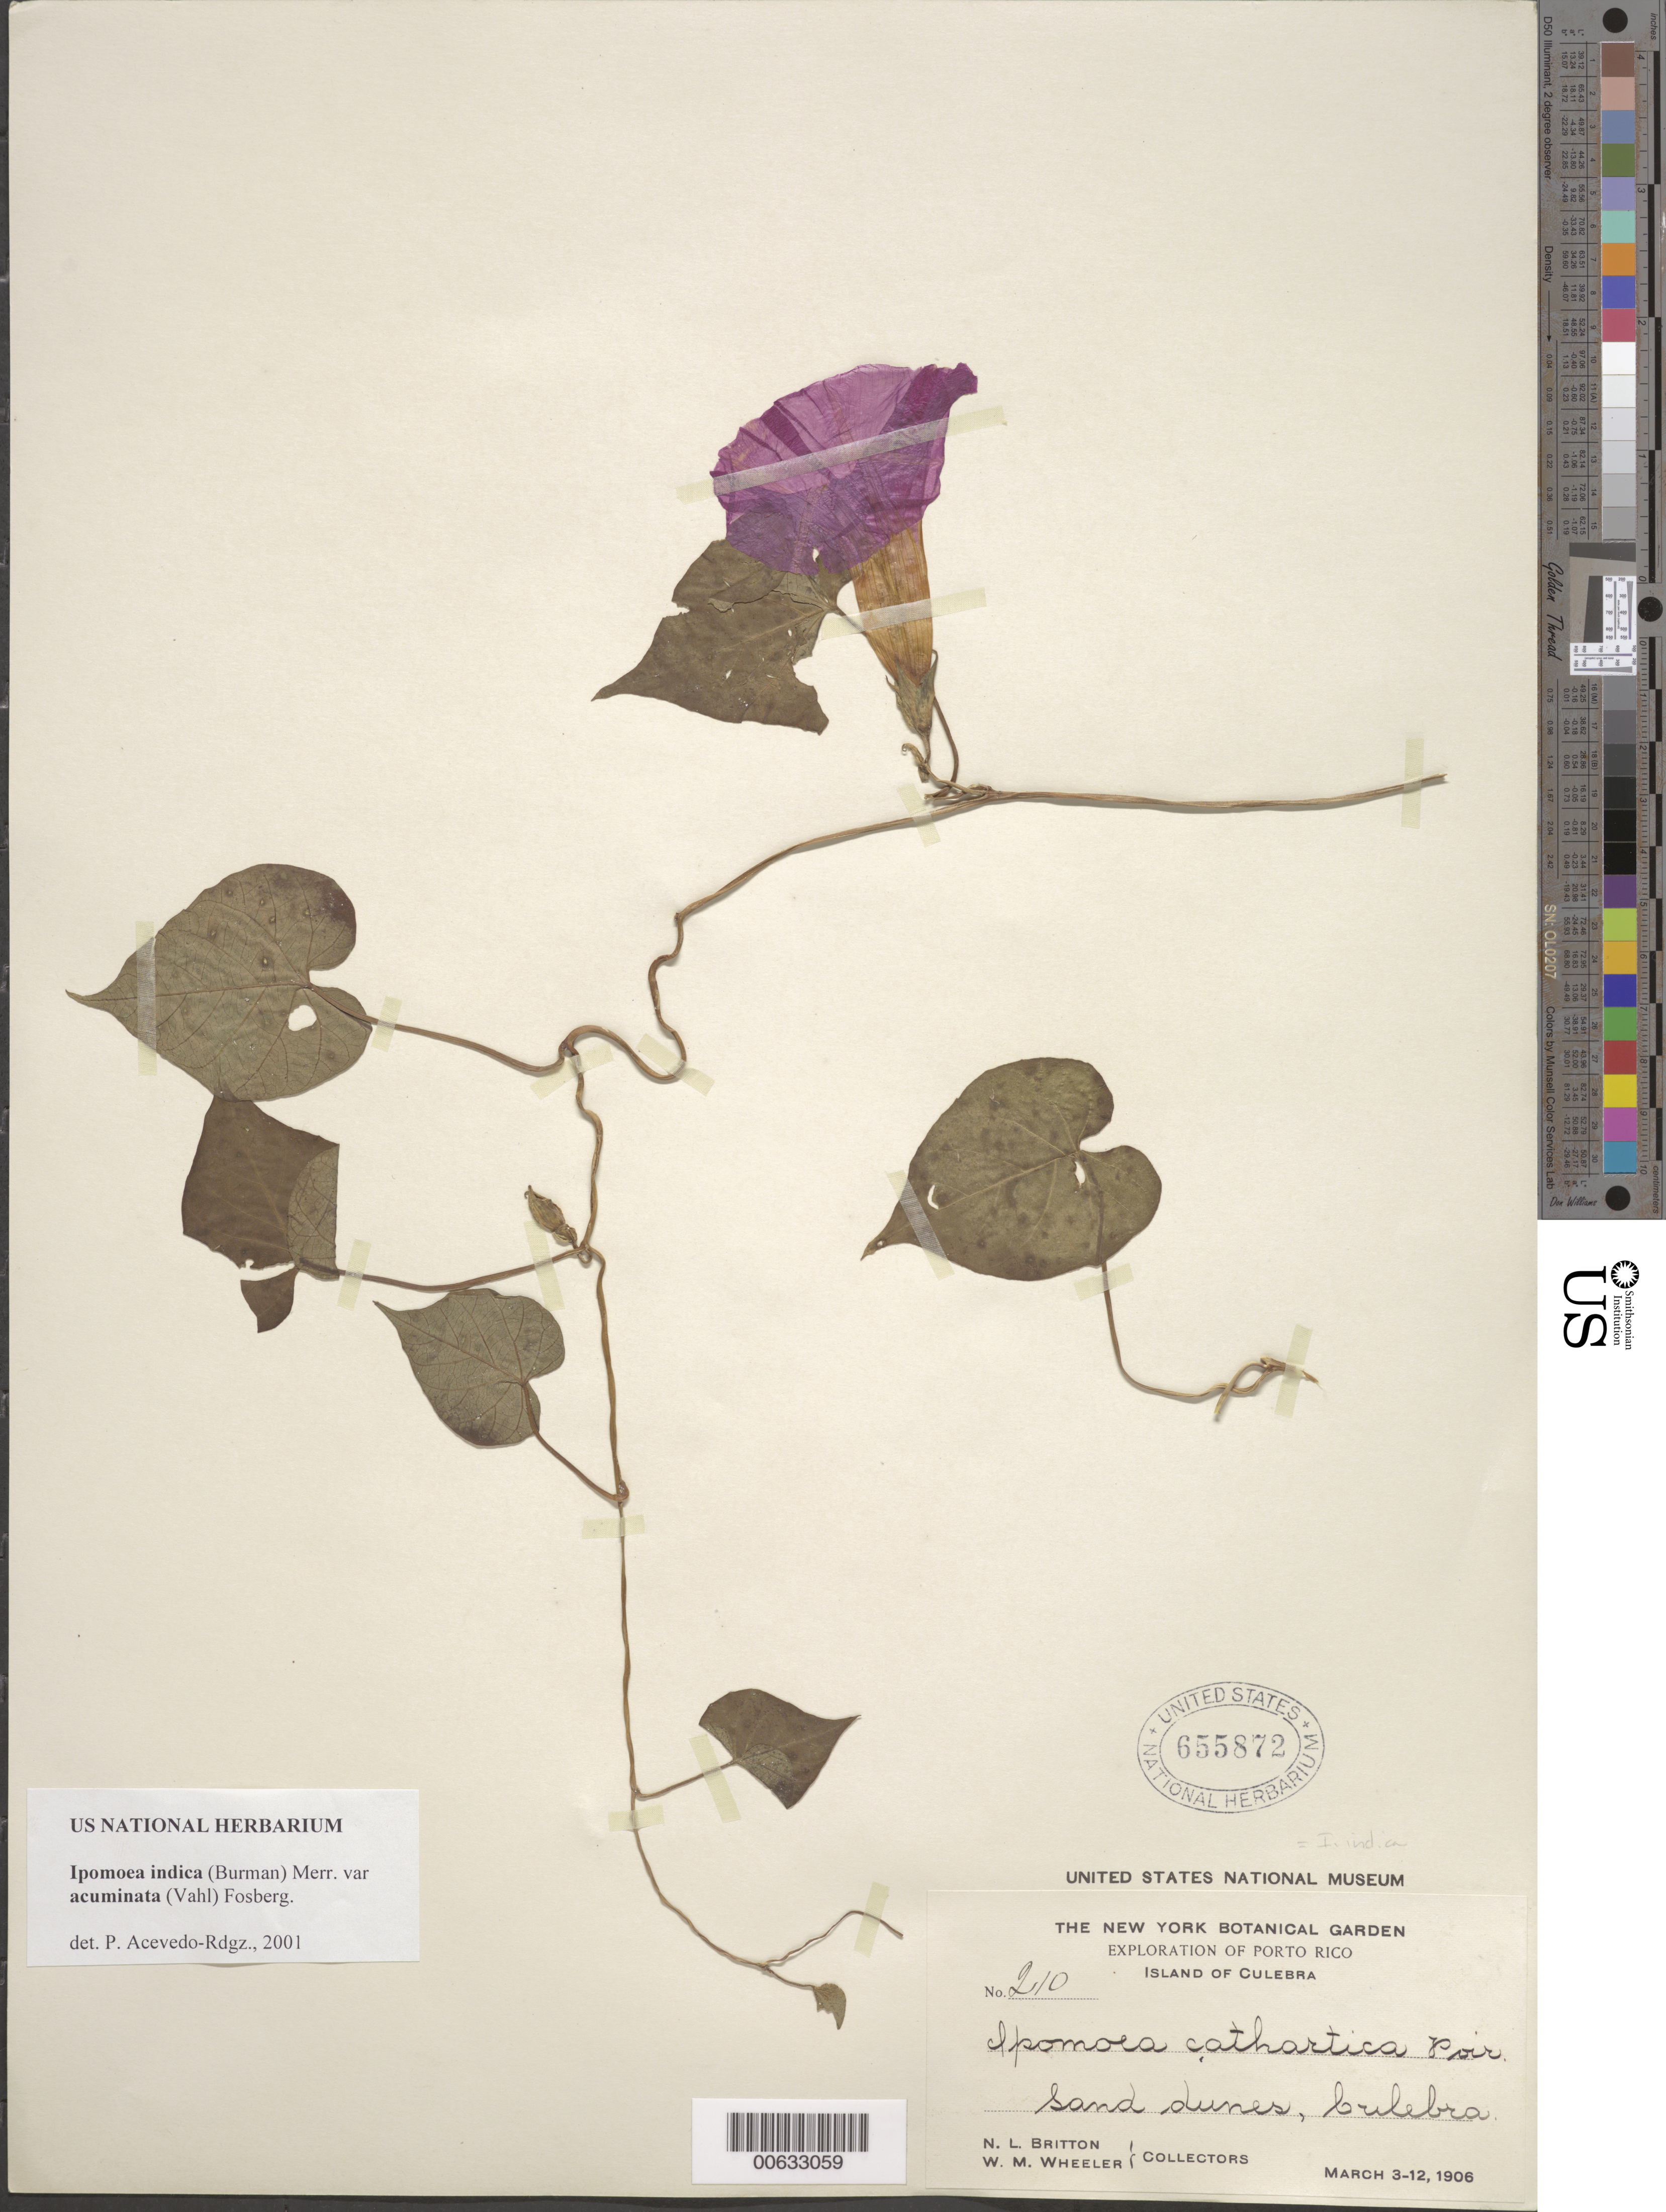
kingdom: Plantae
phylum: Tracheophyta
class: Magnoliopsida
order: Solanales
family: Convolvulaceae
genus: Ipomoea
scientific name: Ipomoea indica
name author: (Burm.) Merr.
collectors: N. Britton & W. Wheeler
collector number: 210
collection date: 1906-03-03/1906-03-12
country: Puerto Rico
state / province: Culebra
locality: Porto Rico, Island of Culebra, Sand dunes, Culebra.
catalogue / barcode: US 655872